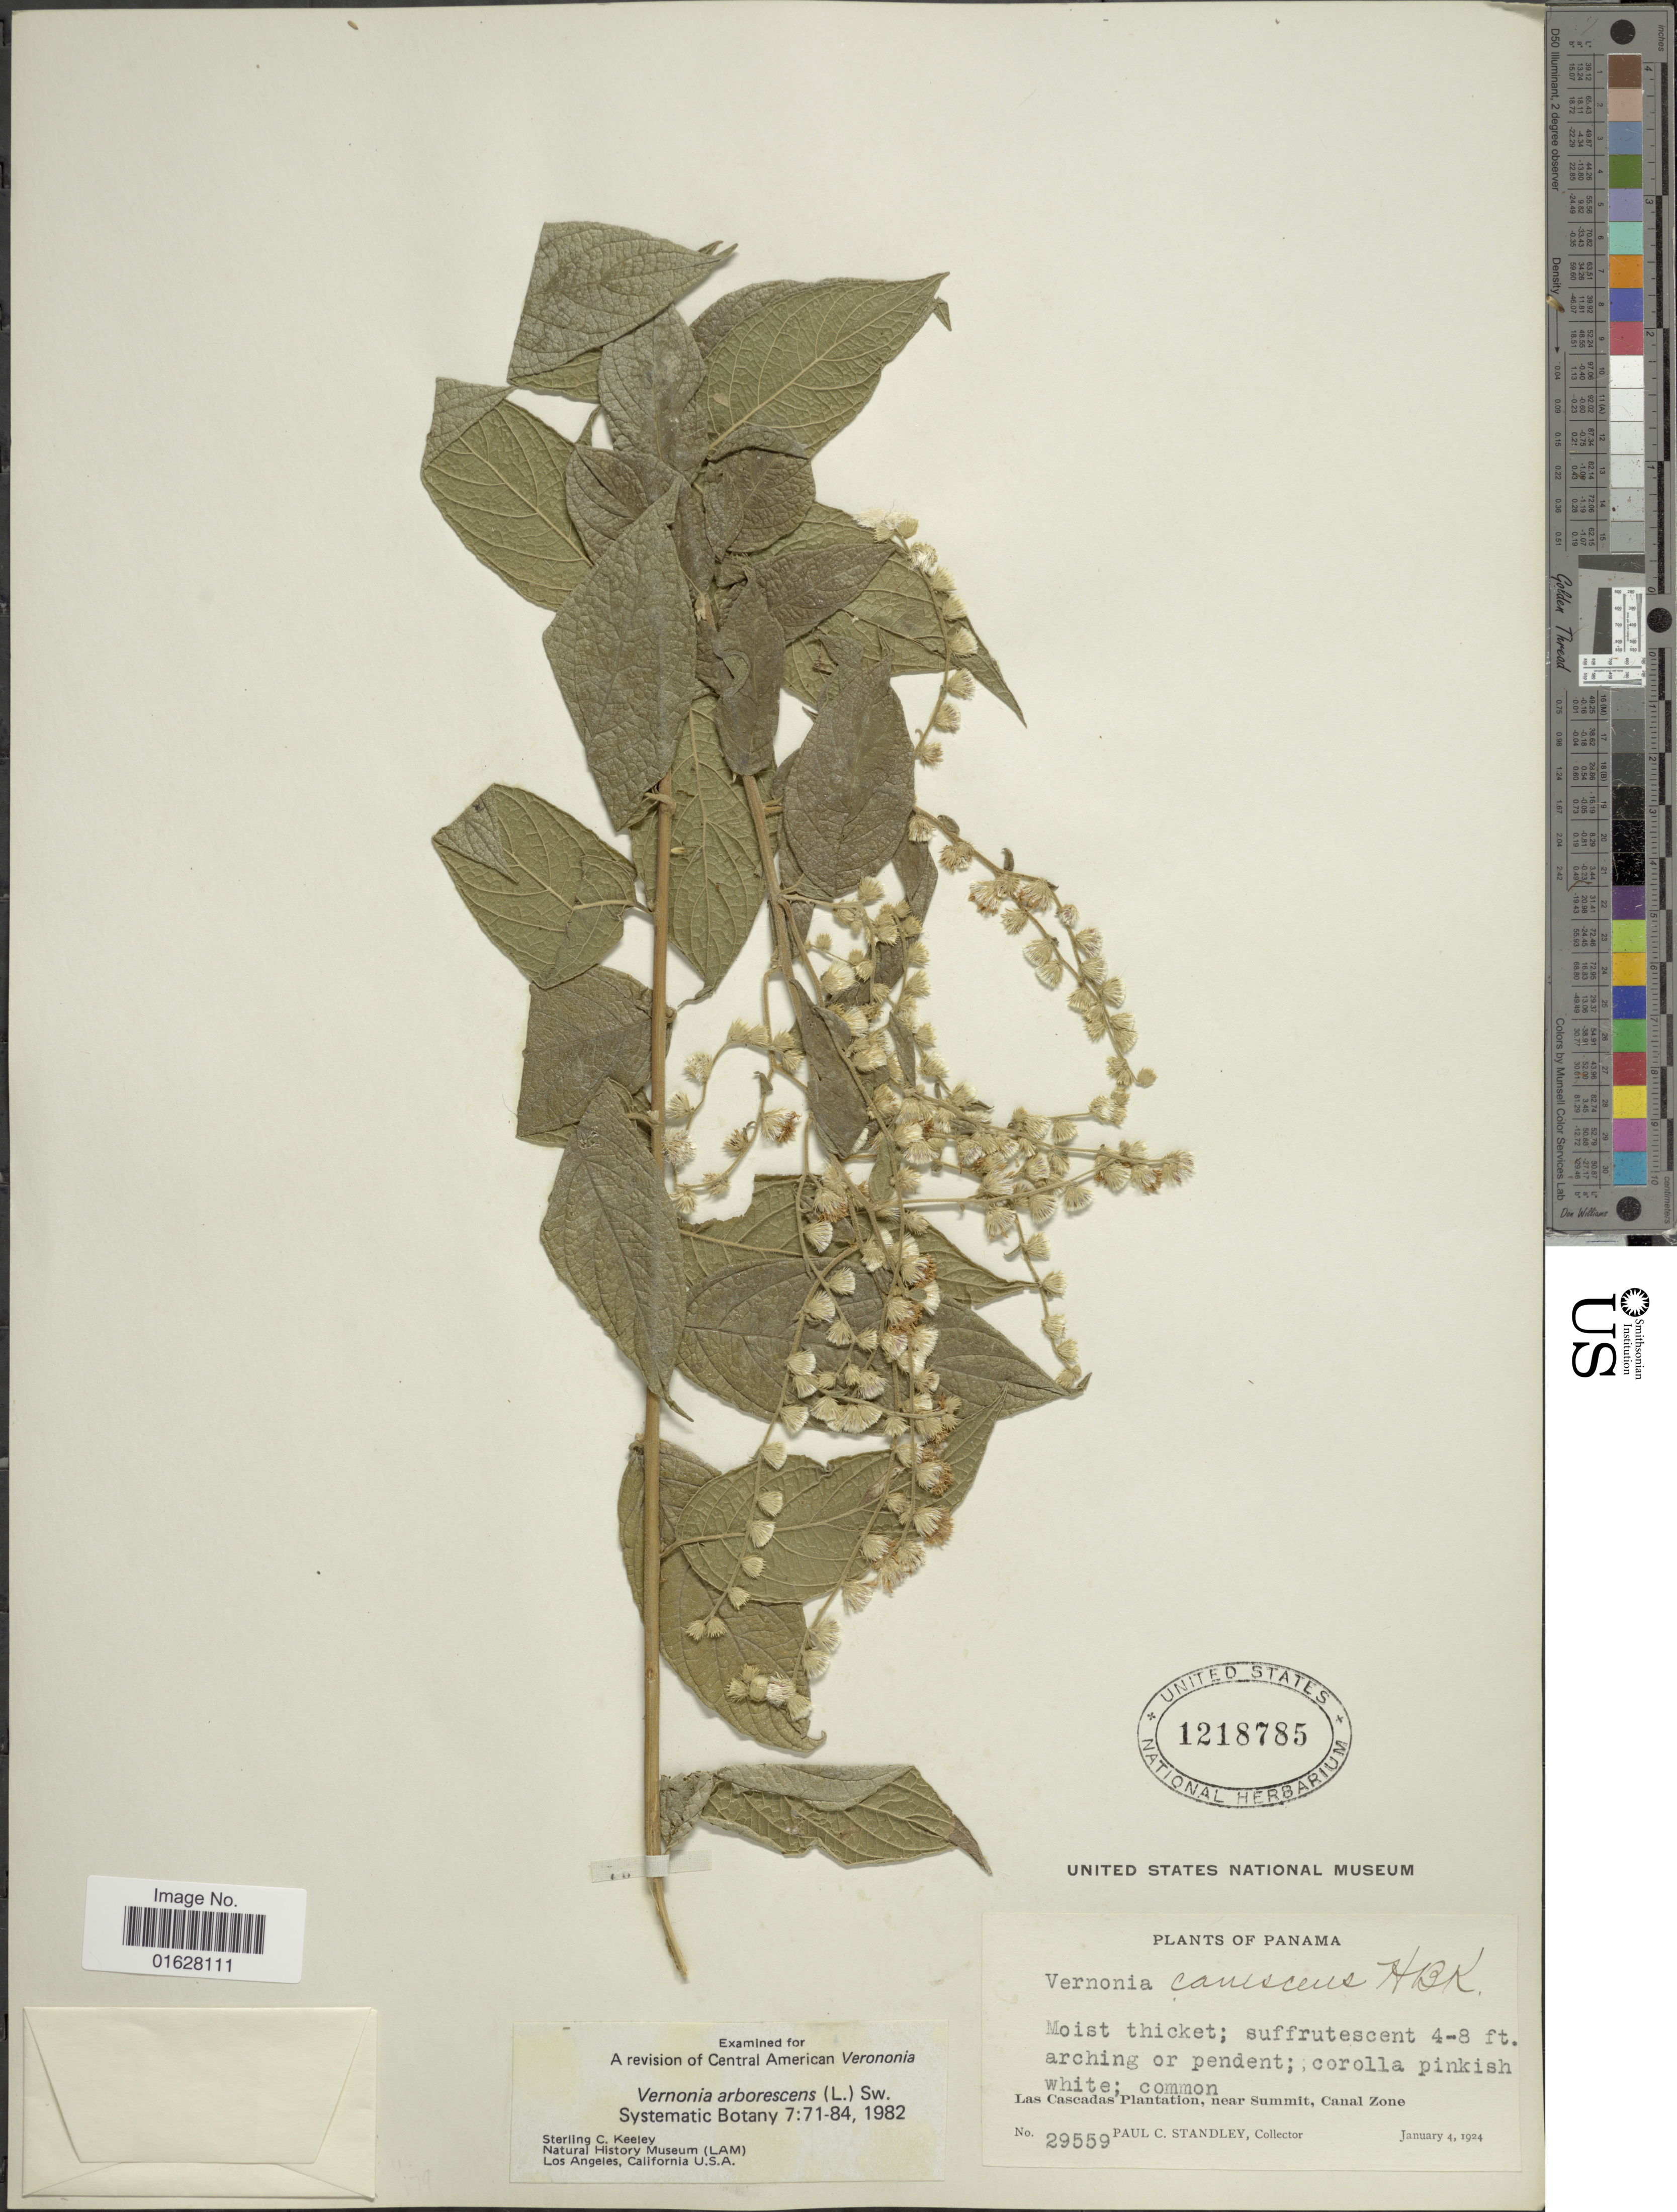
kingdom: Plantae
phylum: Tracheophyta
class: Magnoliopsida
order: Asterales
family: Asteraceae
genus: Lepidaploa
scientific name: Lepidaploa canescens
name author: (Kunth) H. Rob.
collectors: P. C. Standley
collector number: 29559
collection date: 1924-01-04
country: Panama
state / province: Colón / Panamá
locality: Panama, Las Cascadas Plantation, near Summit, Canal Zone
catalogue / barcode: US 1218785